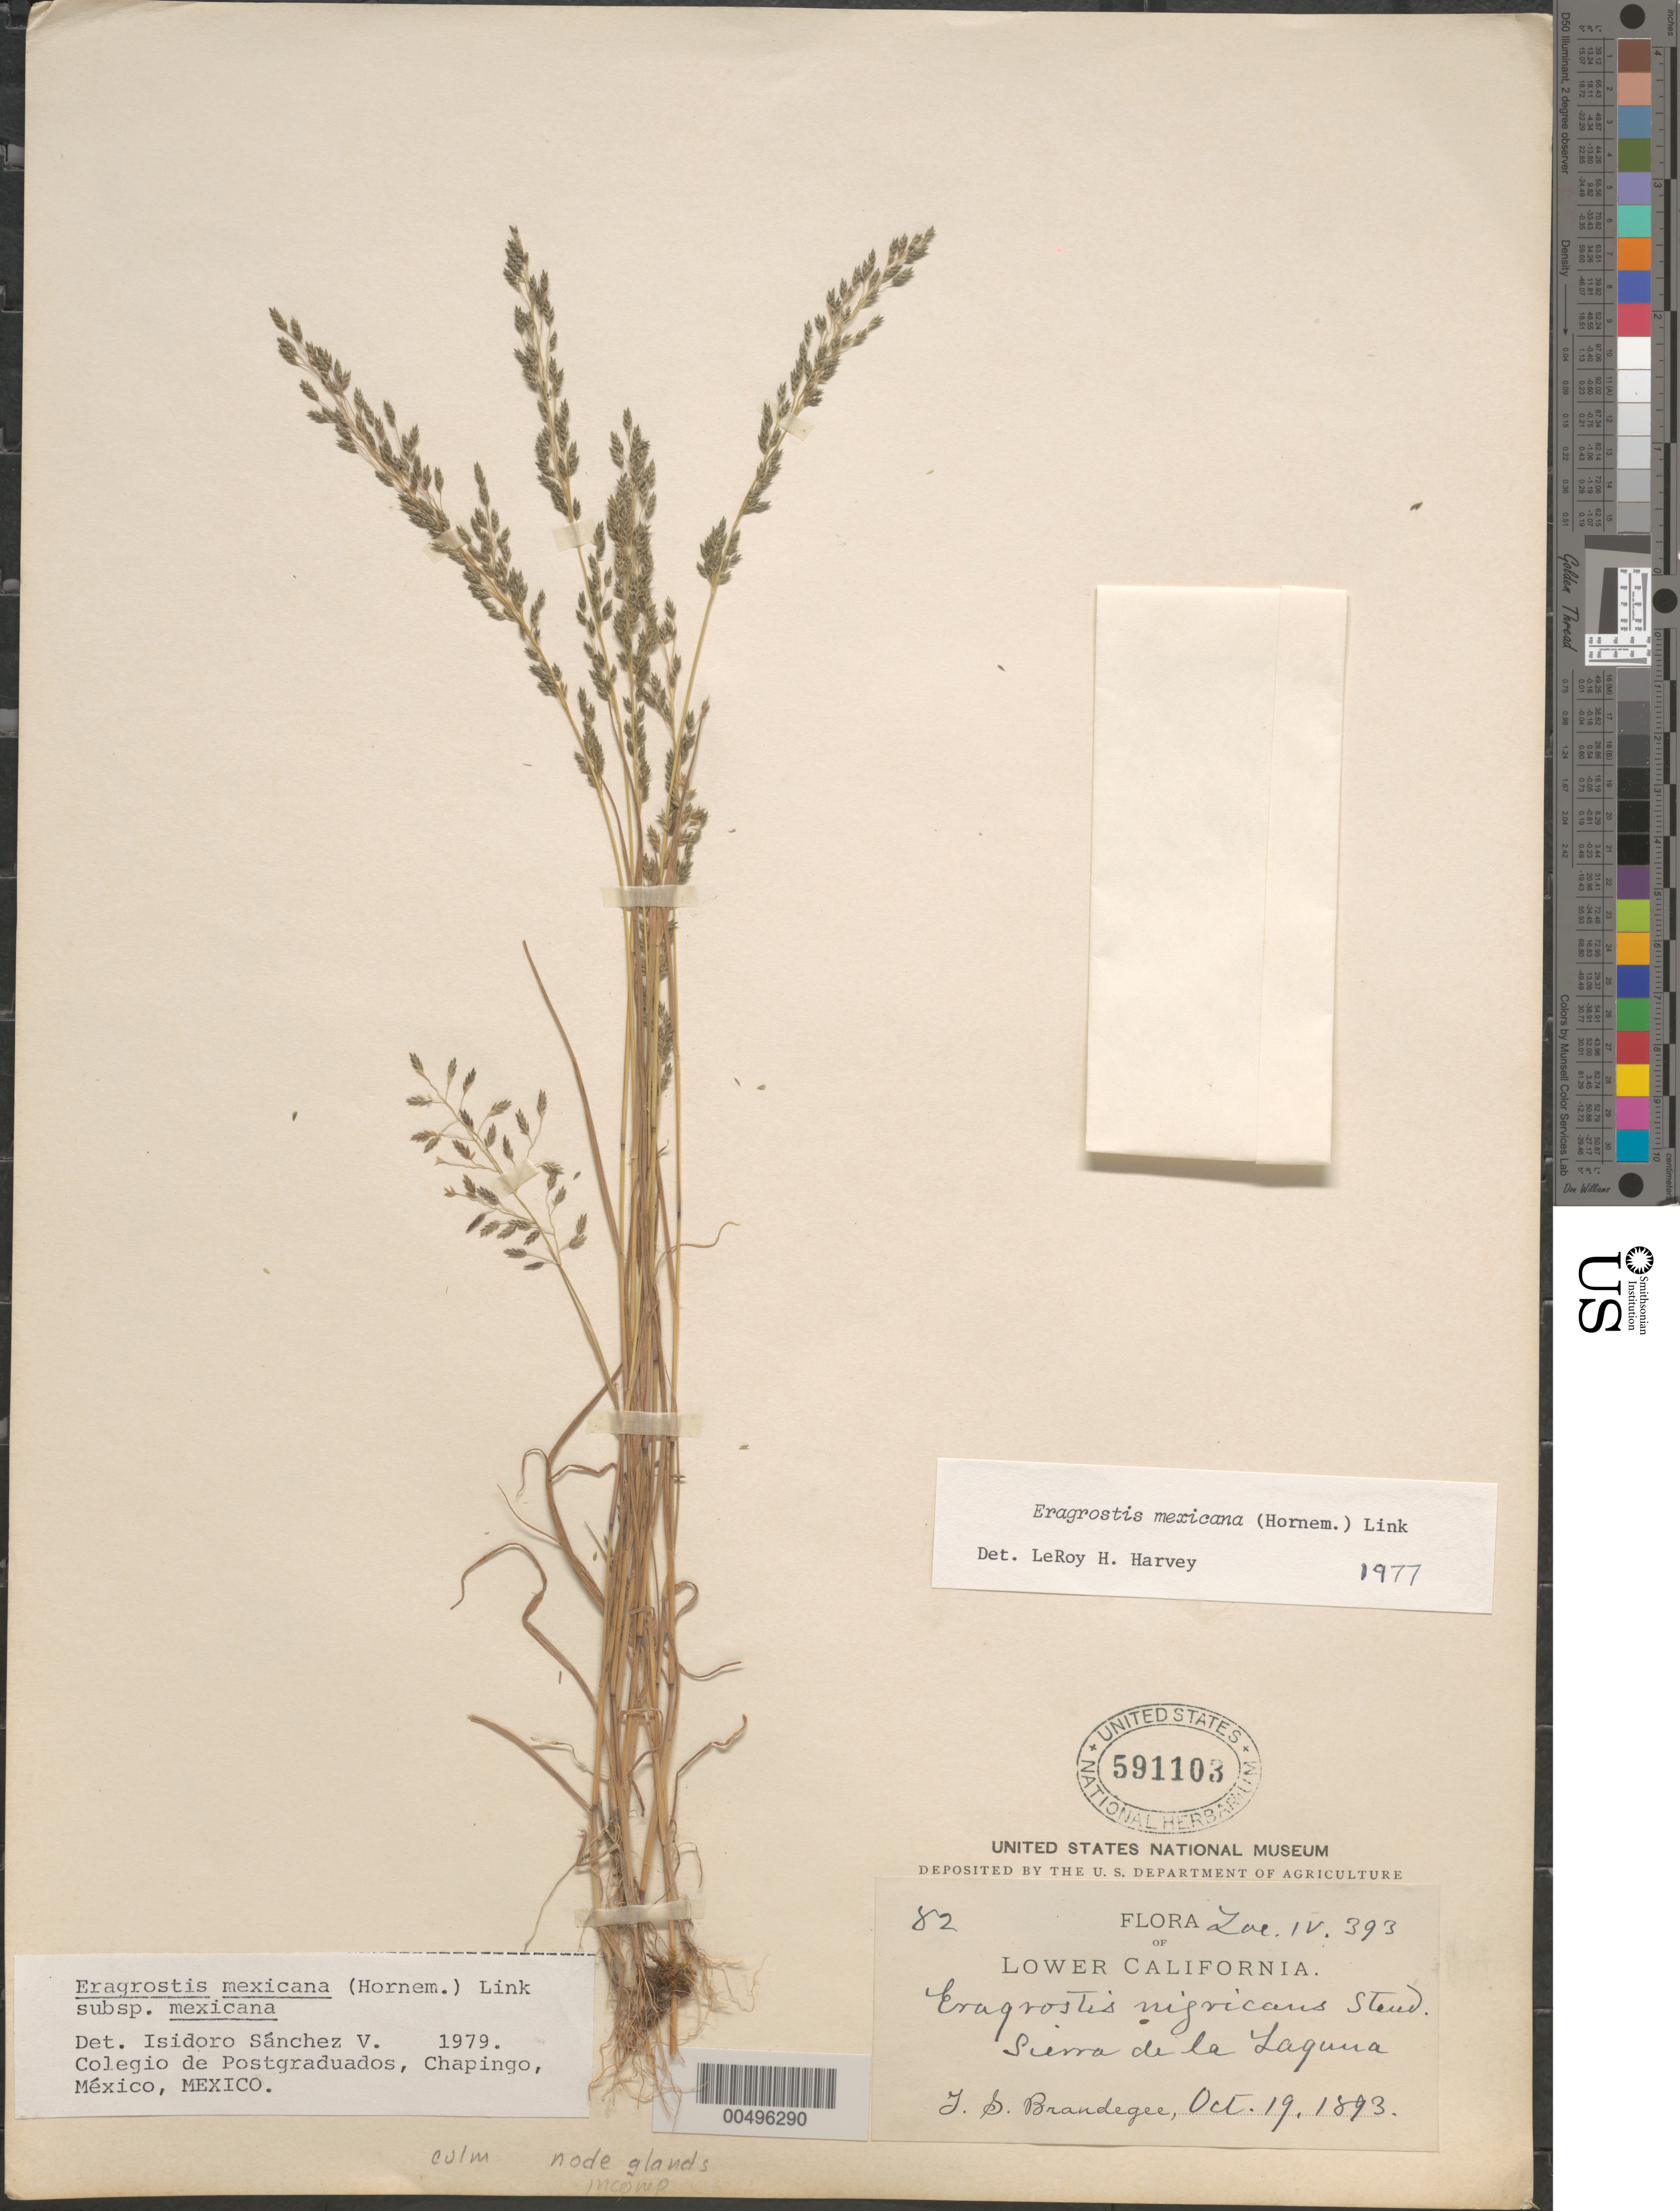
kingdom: Plantae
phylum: Tracheophyta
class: Liliopsida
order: Poales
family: Poaceae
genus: Eragrostis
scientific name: Eragrostis mexicana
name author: (Hornem.) Link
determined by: Sánchez Vega, I. M.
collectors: T. S. Brandegee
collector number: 82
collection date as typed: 19 Oct 1893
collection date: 1893-10-19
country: Mexico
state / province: Baja California Sur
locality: Sierra de la Laguna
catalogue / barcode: US 591103